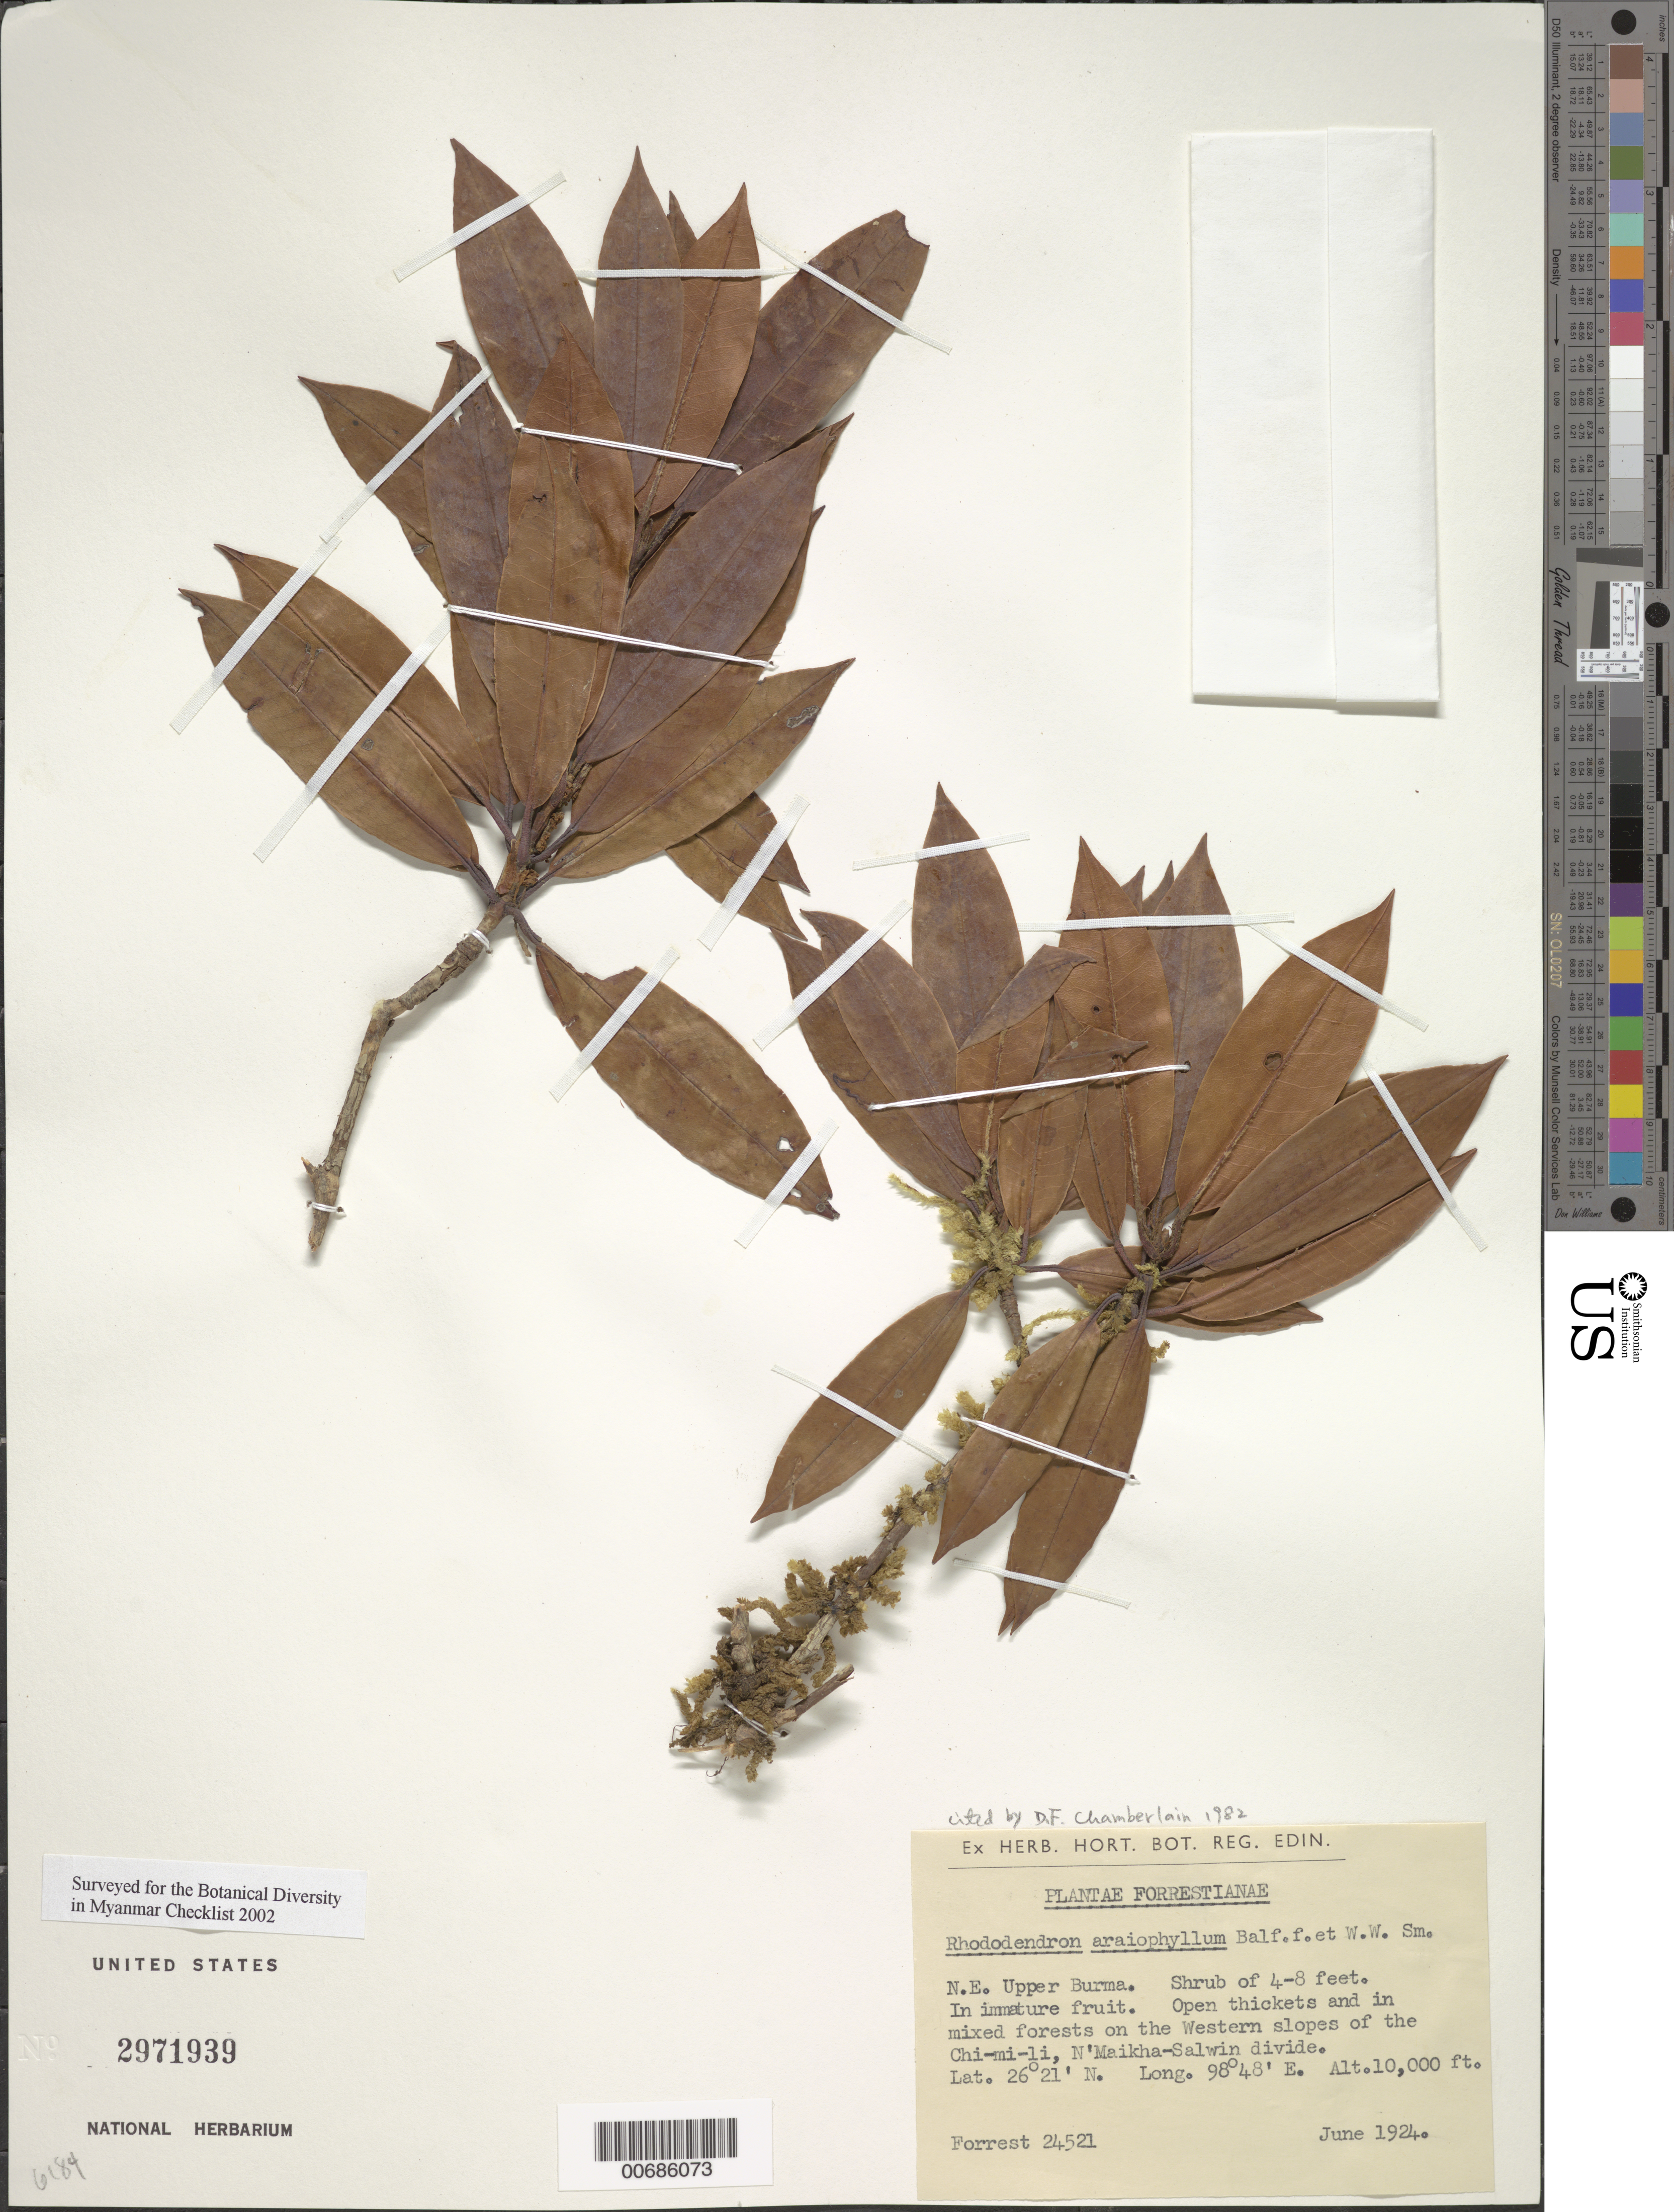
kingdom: Plantae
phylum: Tracheophyta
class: Magnoliopsida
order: Ericales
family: Ericaceae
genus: Rhododendron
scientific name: Rhododendron araiophyllum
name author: Balf. f. & W.W. Sm.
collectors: G. Forrest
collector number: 24521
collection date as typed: Jun 1924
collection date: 1924-06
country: Myanmar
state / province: Kachin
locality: N'Maikha-Salwin Divide, W flank, N of Chimi-li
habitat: Open thickets, mixed forest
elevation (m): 3048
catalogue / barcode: US 2971939